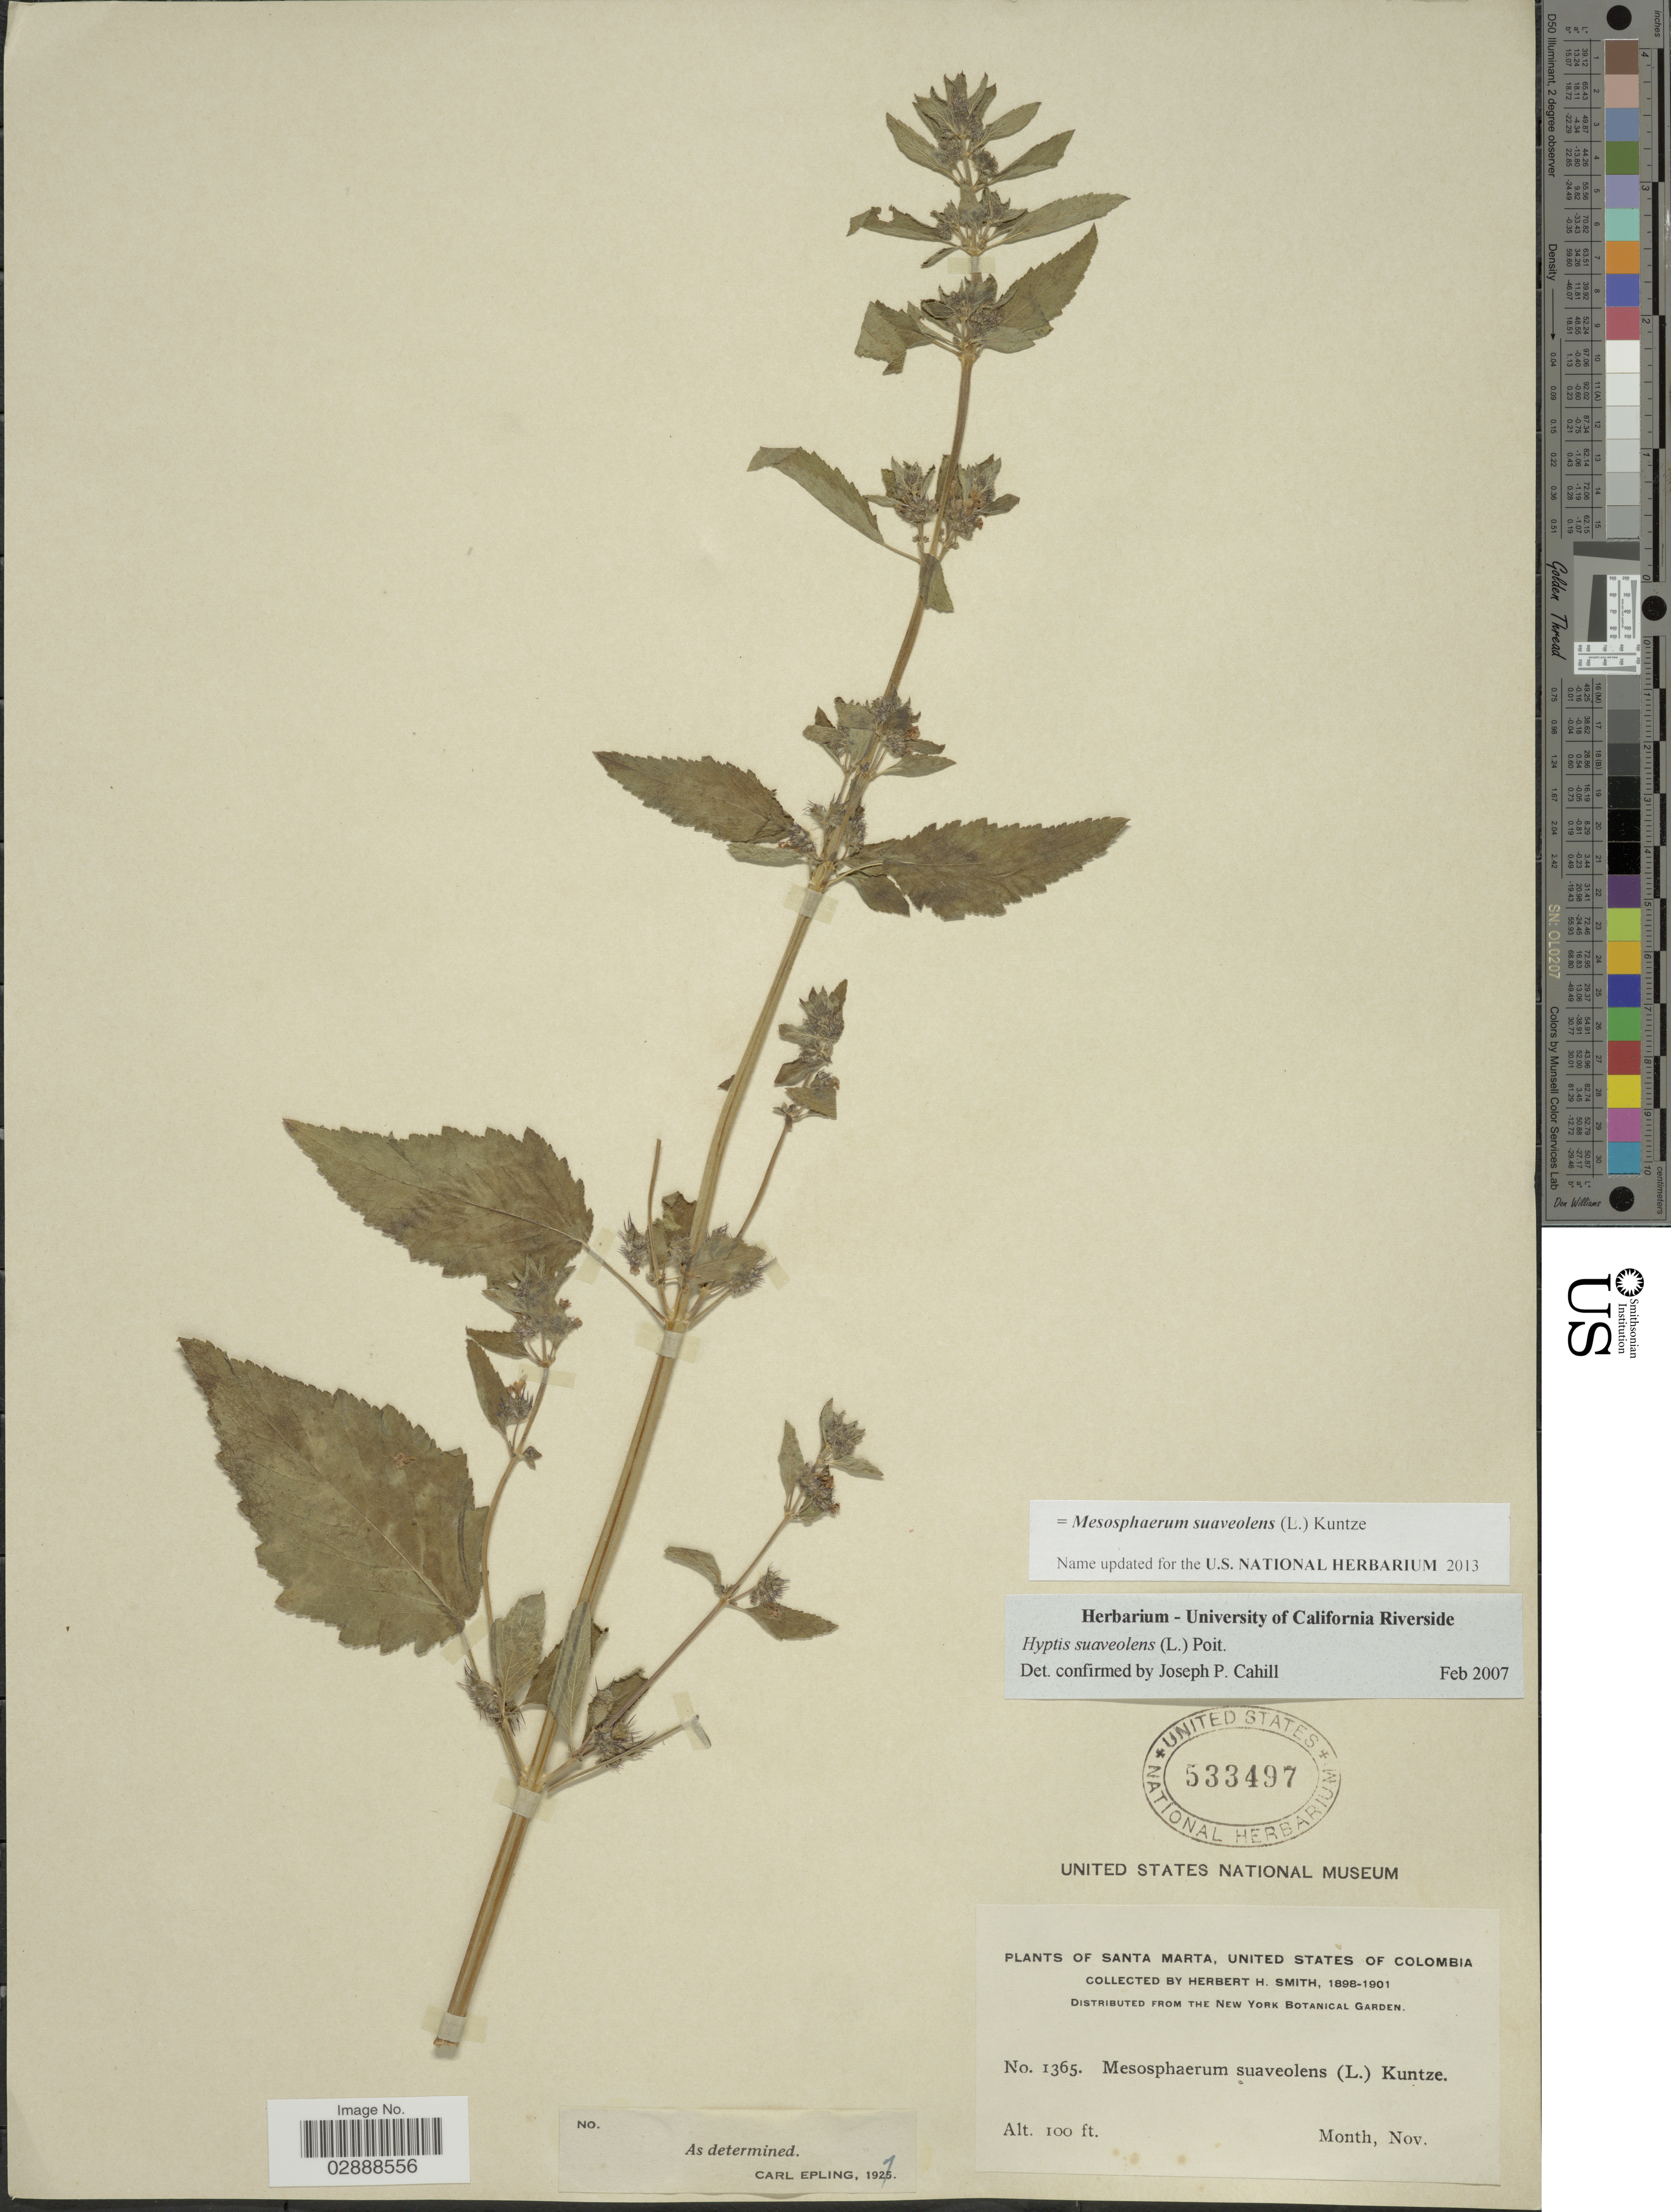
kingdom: Plantae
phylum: Tracheophyta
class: Magnoliopsida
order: Lamiales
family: Lamiaceae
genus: Mesosphaerum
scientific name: Mesosphaerum suaveolens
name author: (L.) Kuntze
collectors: Herbert H. Smith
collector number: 1365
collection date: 1898-11/1901-11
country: Colombia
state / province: Magdalena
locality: Santa Marta, United States of Colombia.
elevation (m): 30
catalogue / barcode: US 533497